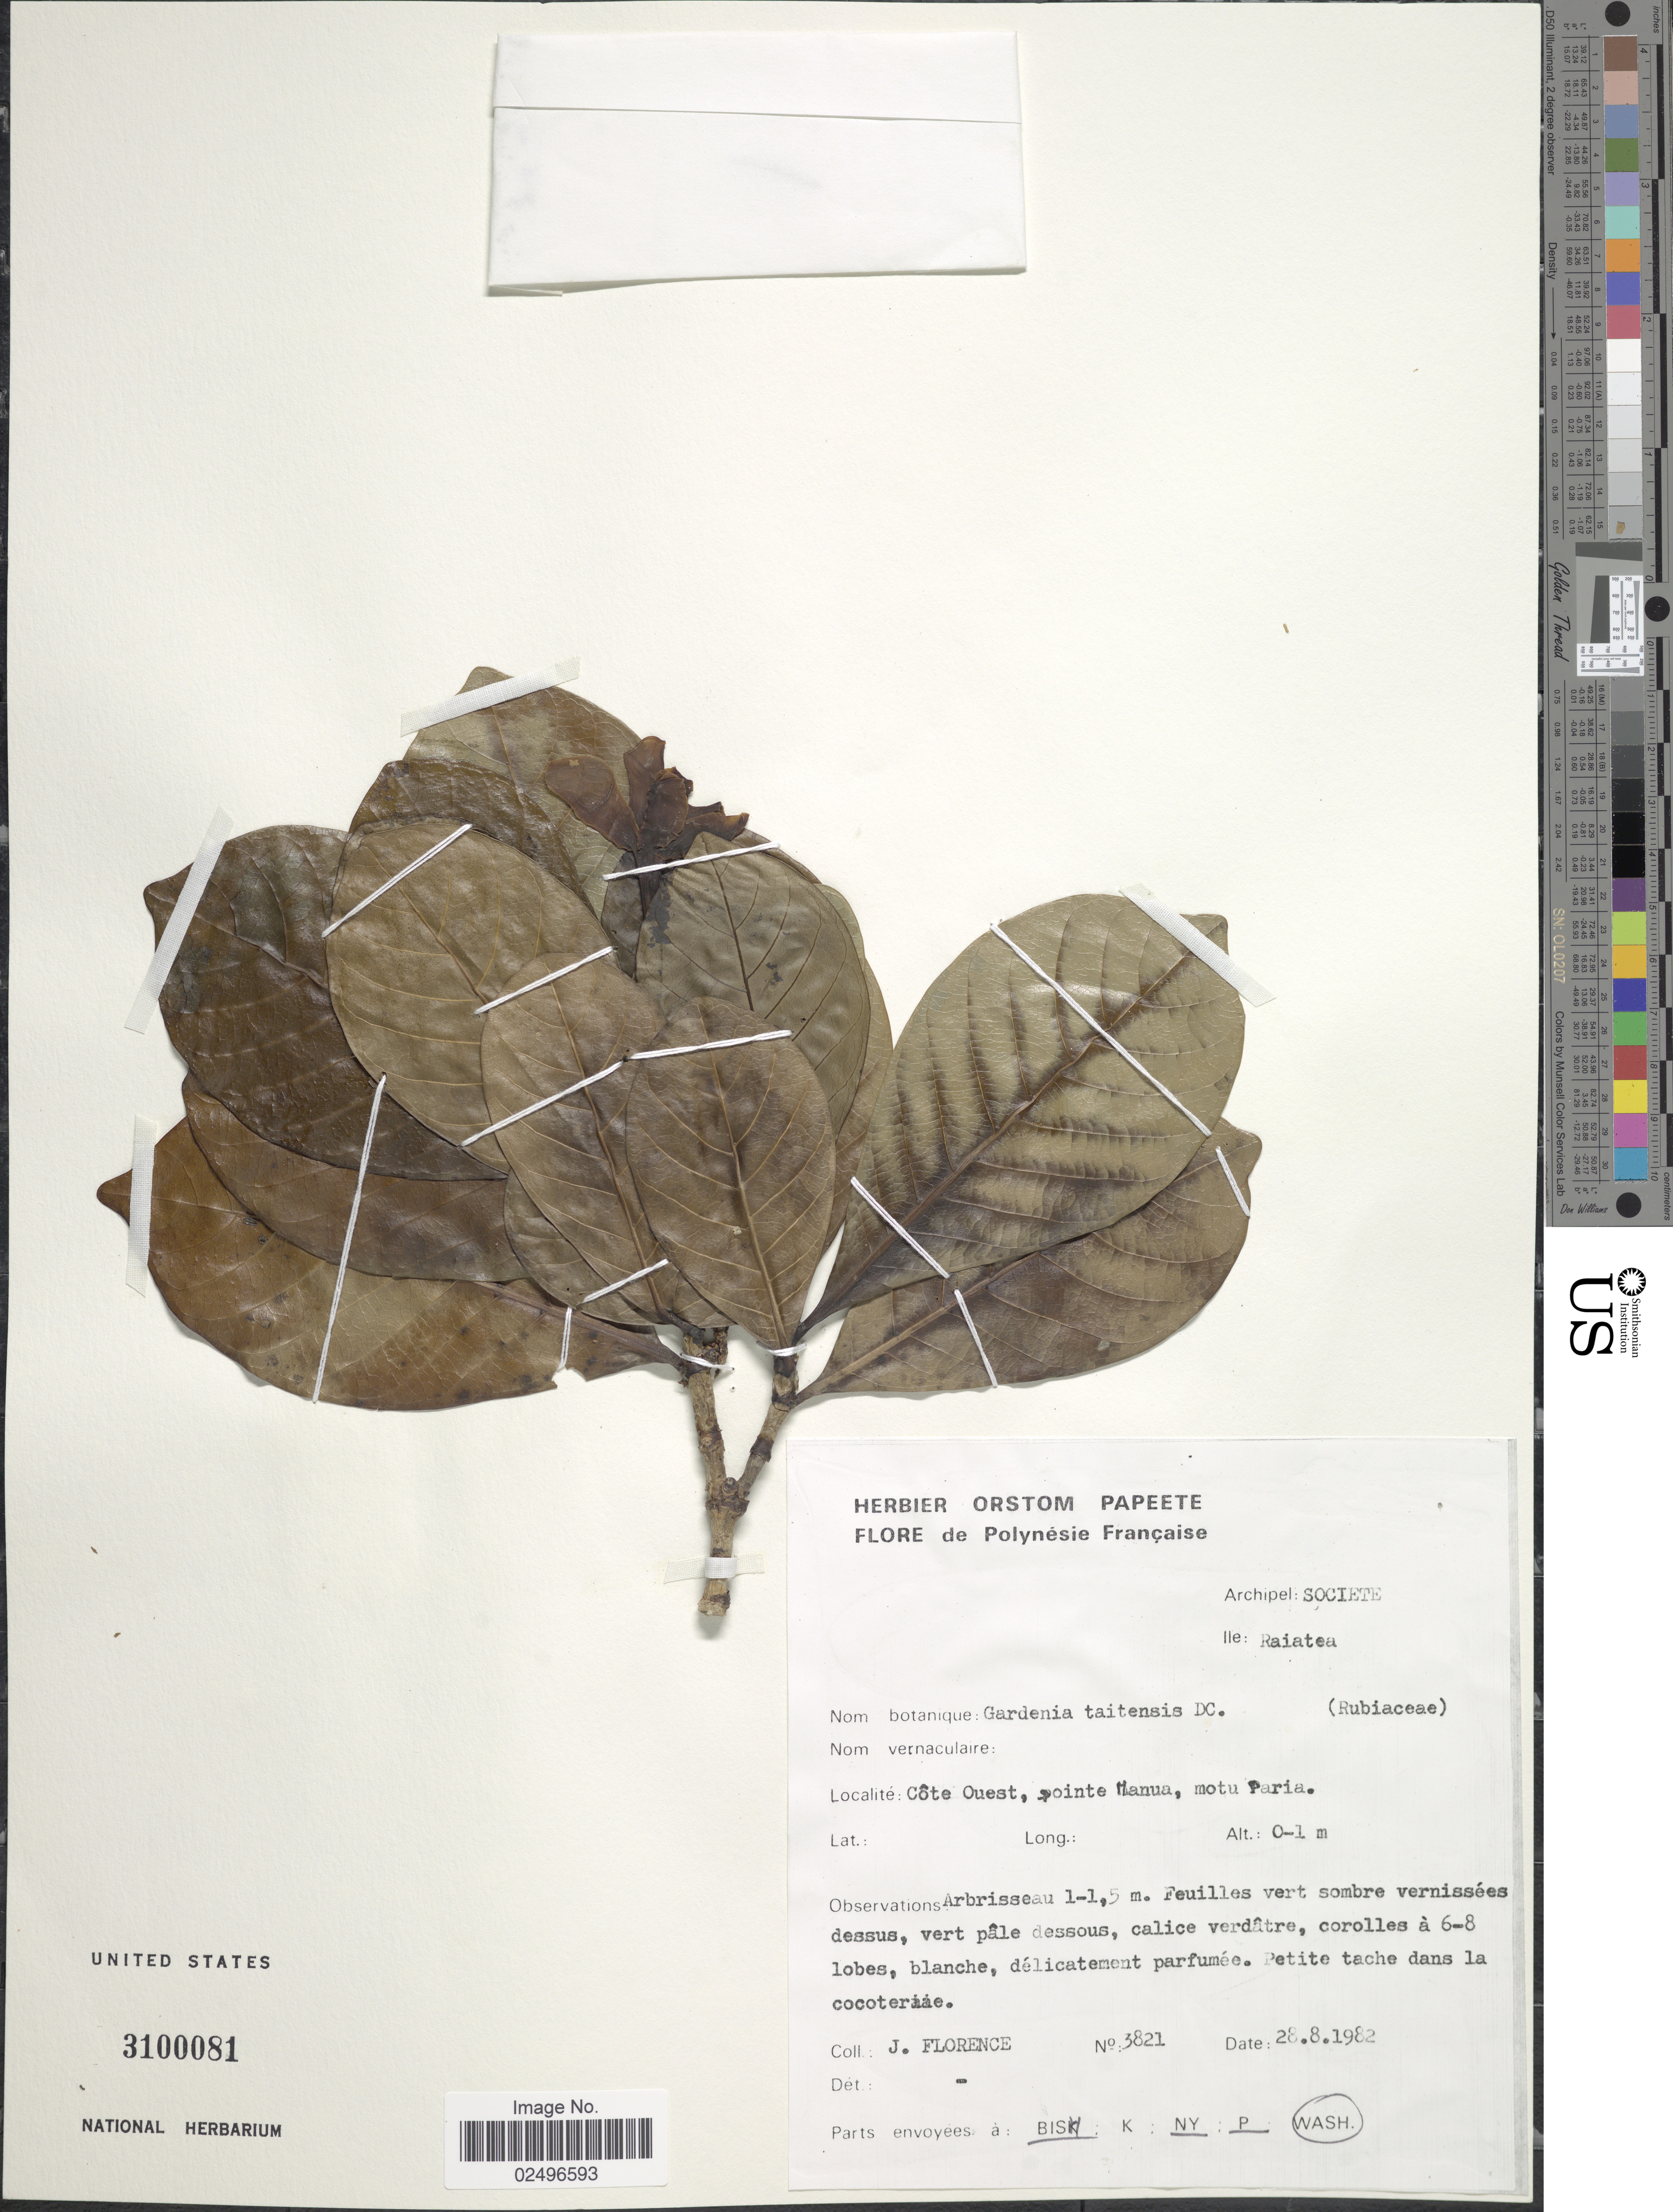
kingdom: Plantae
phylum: Tracheophyta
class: Magnoliopsida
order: Gentianales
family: Rubiaceae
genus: Gardenia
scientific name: Gardenia taitensis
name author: DC.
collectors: J. Florence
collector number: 3821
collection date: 1982-08-28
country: French Polynesia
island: Raiatea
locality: Archipel: Societe. Ile: Raiatea. Cote Ouest, pointe Manua, motu Paria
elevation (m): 0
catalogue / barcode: US 3100081